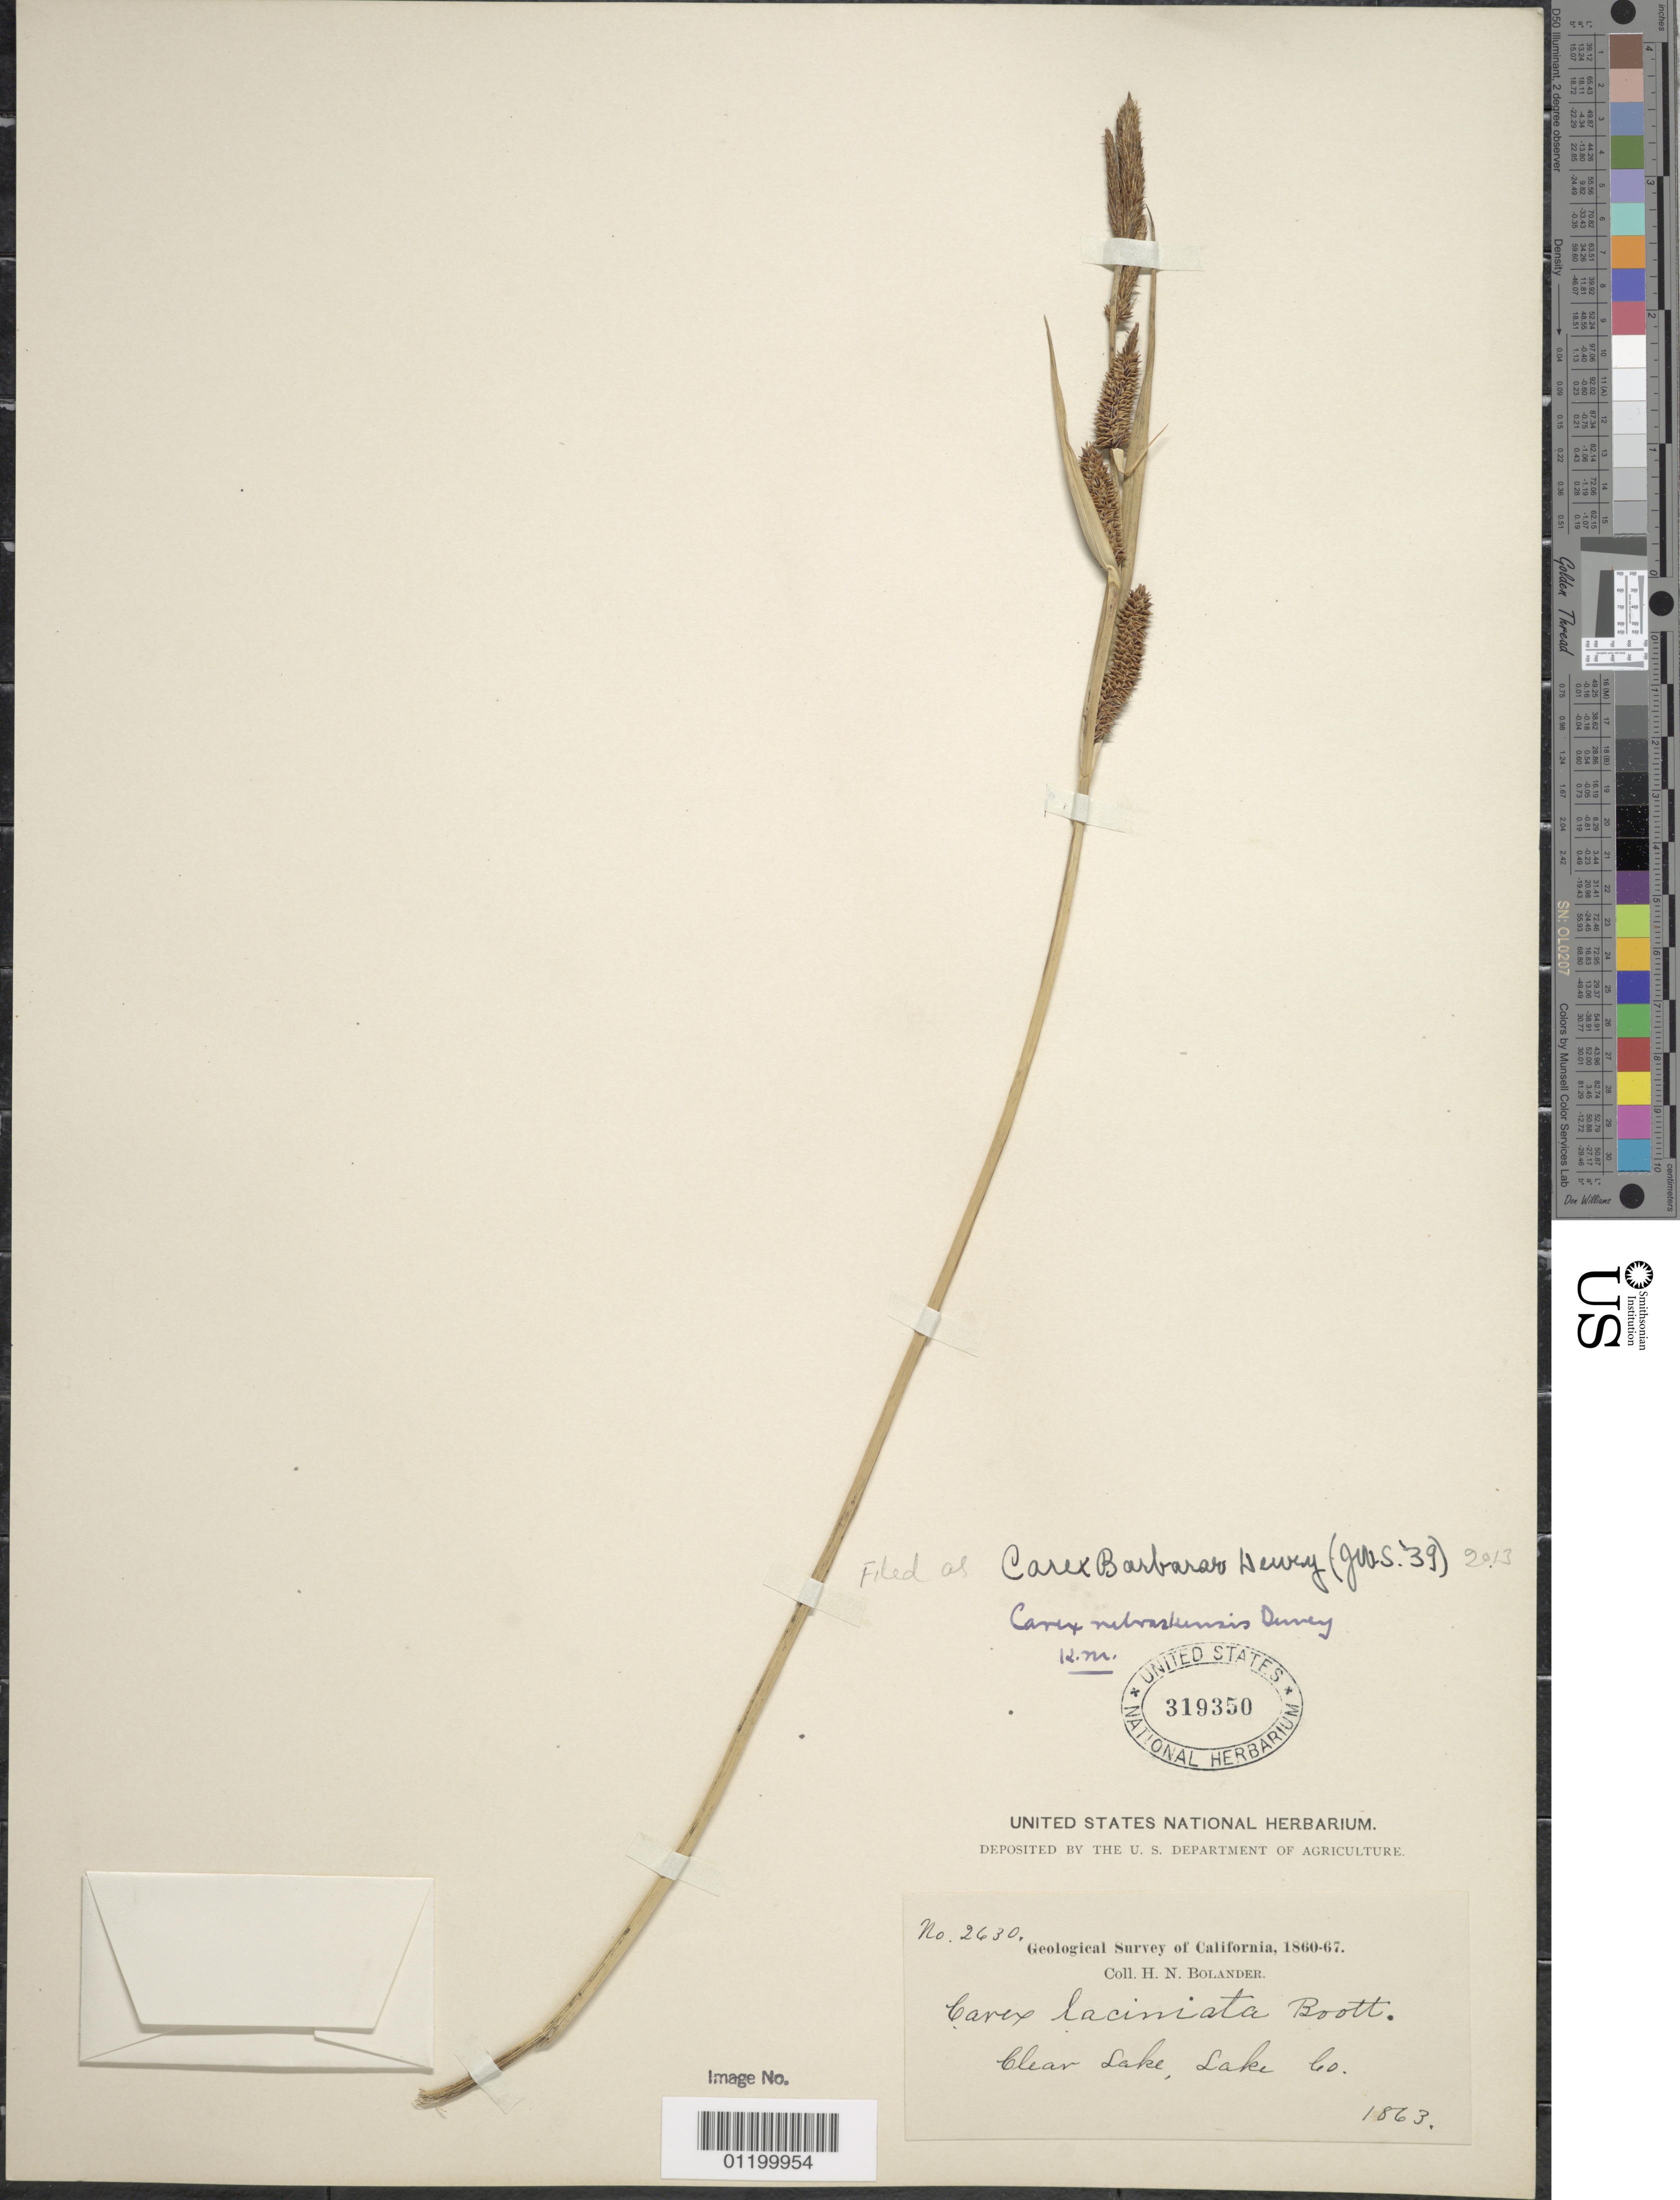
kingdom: Plantae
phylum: Tracheophyta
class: Liliopsida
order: Poales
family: Cyperaceae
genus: Carex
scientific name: Carex barbarae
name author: Dewey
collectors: H. Bolander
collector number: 2630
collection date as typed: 1863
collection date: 1863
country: United States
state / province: California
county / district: Lake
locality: Clear Lake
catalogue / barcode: US 319350